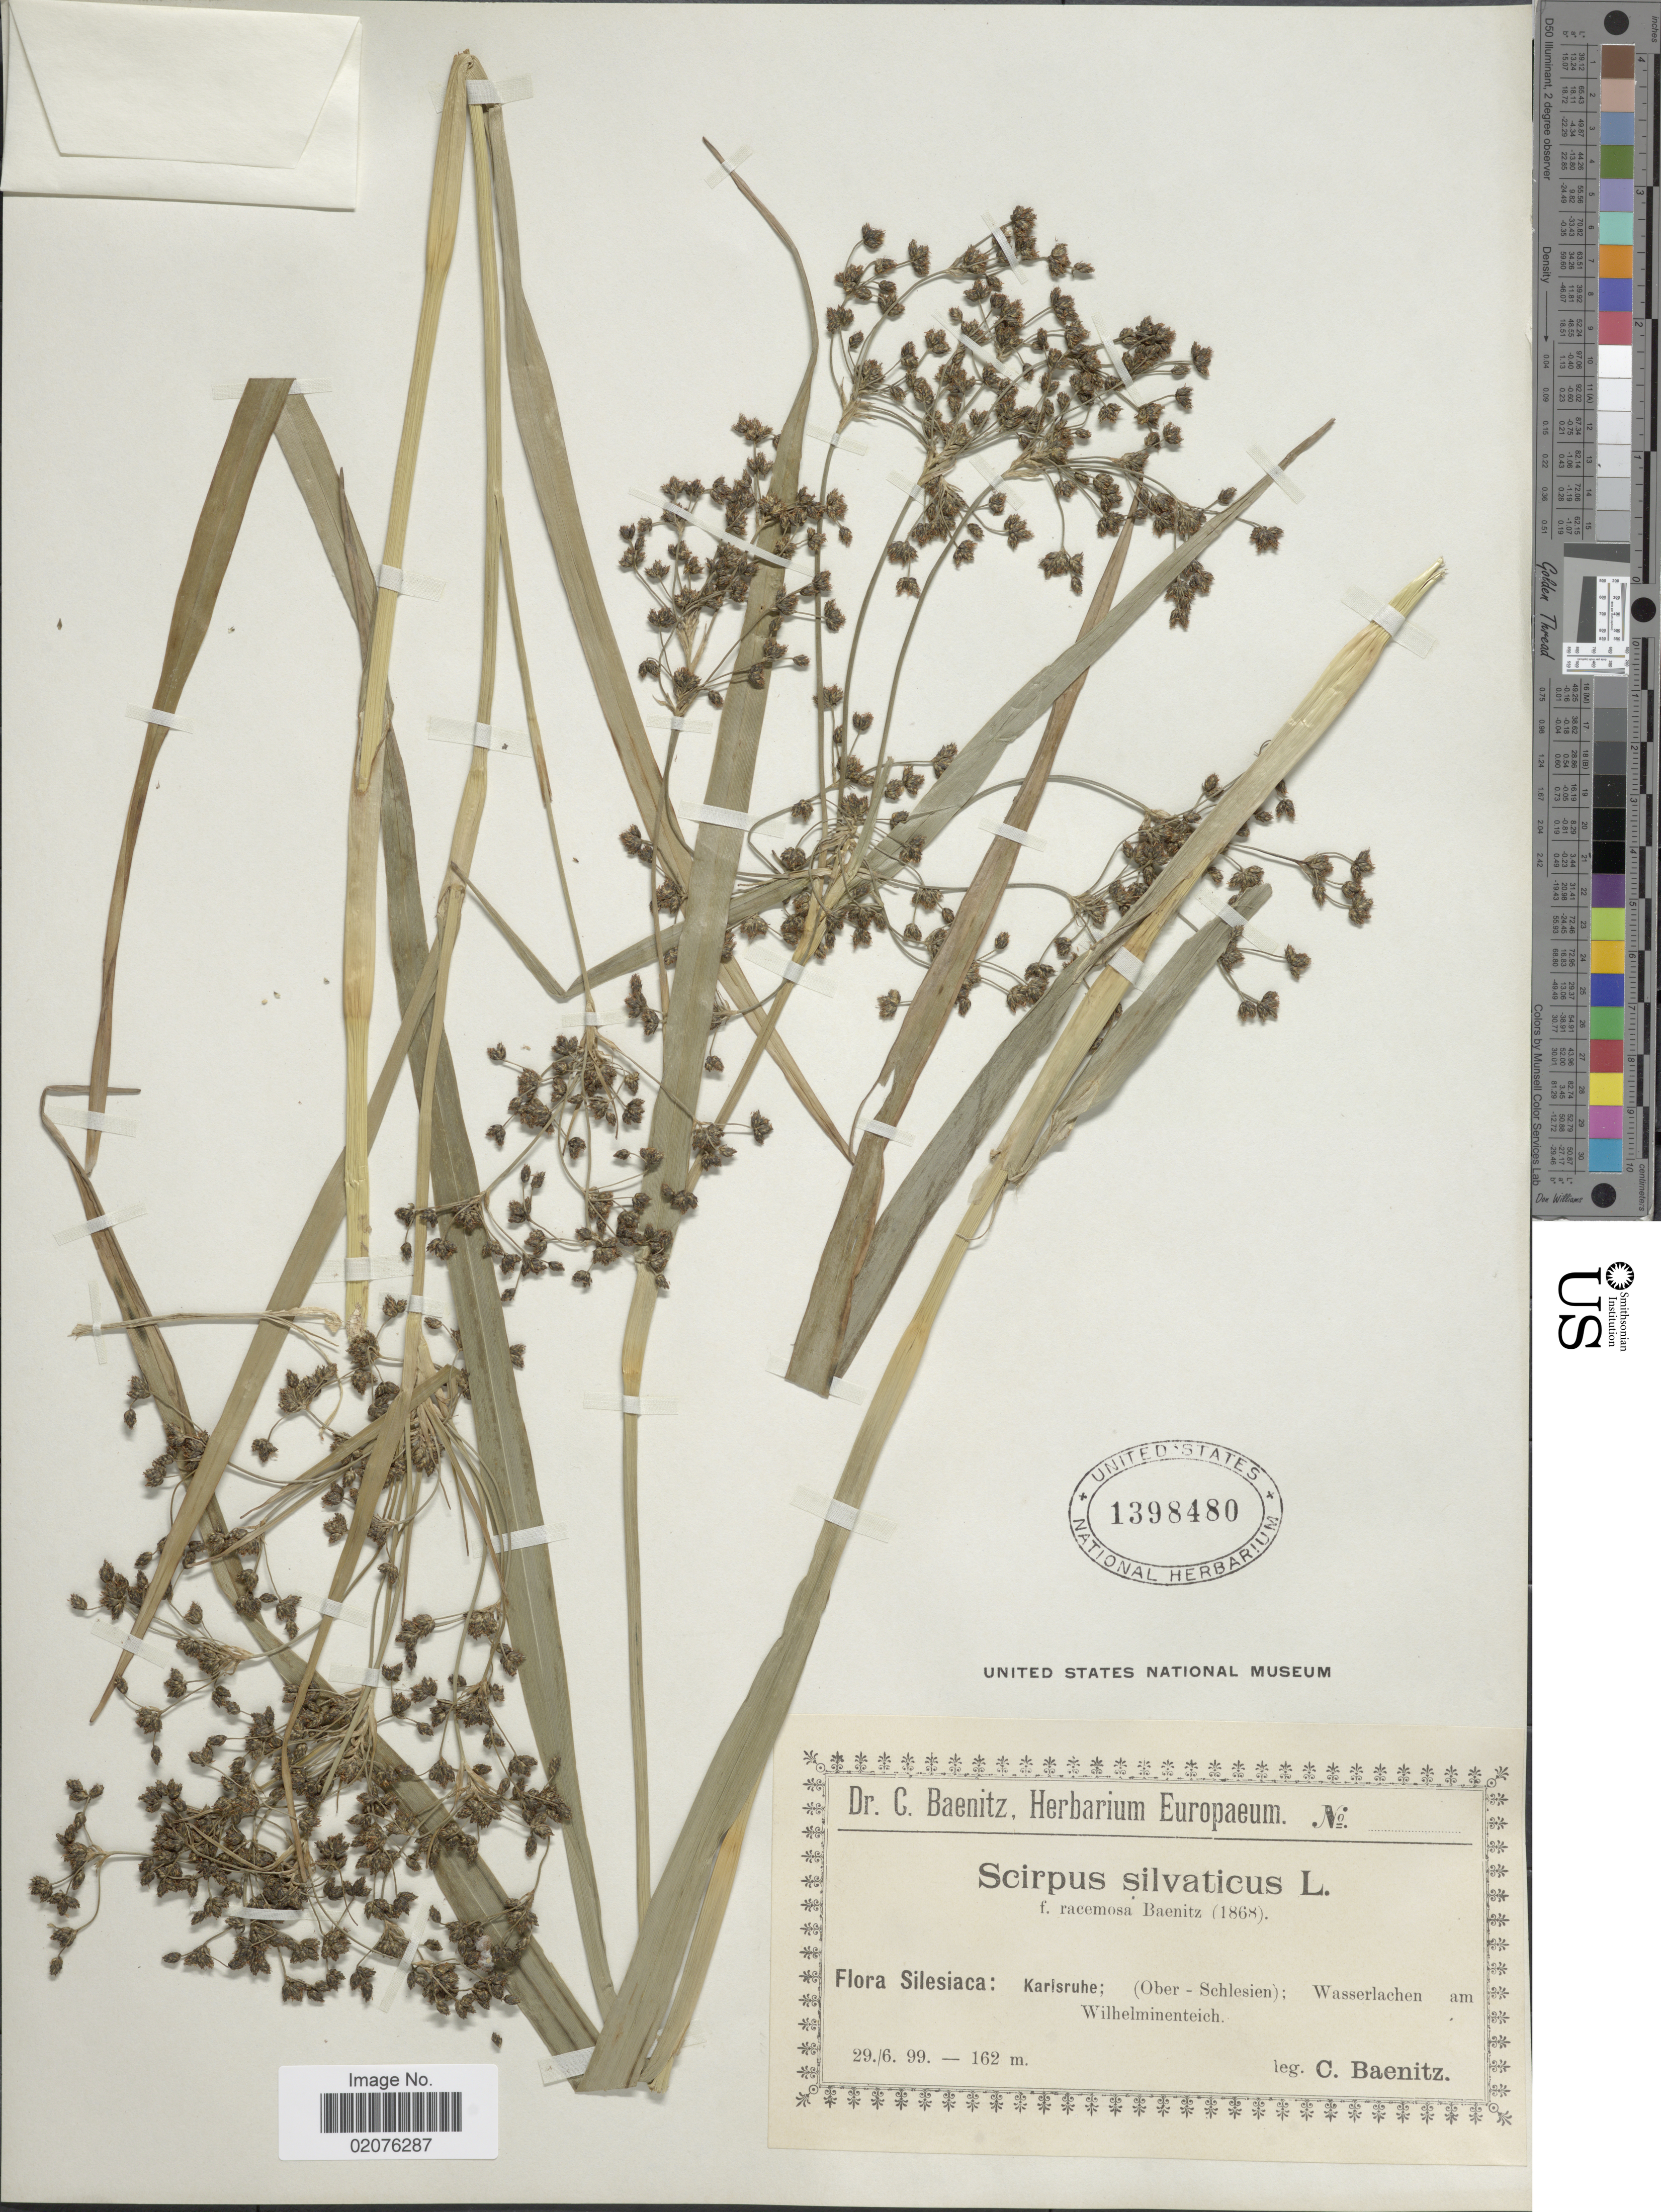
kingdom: Plantae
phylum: Tracheophyta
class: Liliopsida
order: Poales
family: Cyperaceae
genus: Scirpus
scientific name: Scirpus sylvaticus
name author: L.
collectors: C. G. Baenitz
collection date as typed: Transcribed d/m/y: 29/6/99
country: Poland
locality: Silesiaca: Karsruhe: (Obr-Schlesien): Wasserlachen am Wilhelminenteich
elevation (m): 162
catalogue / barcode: US 1398480